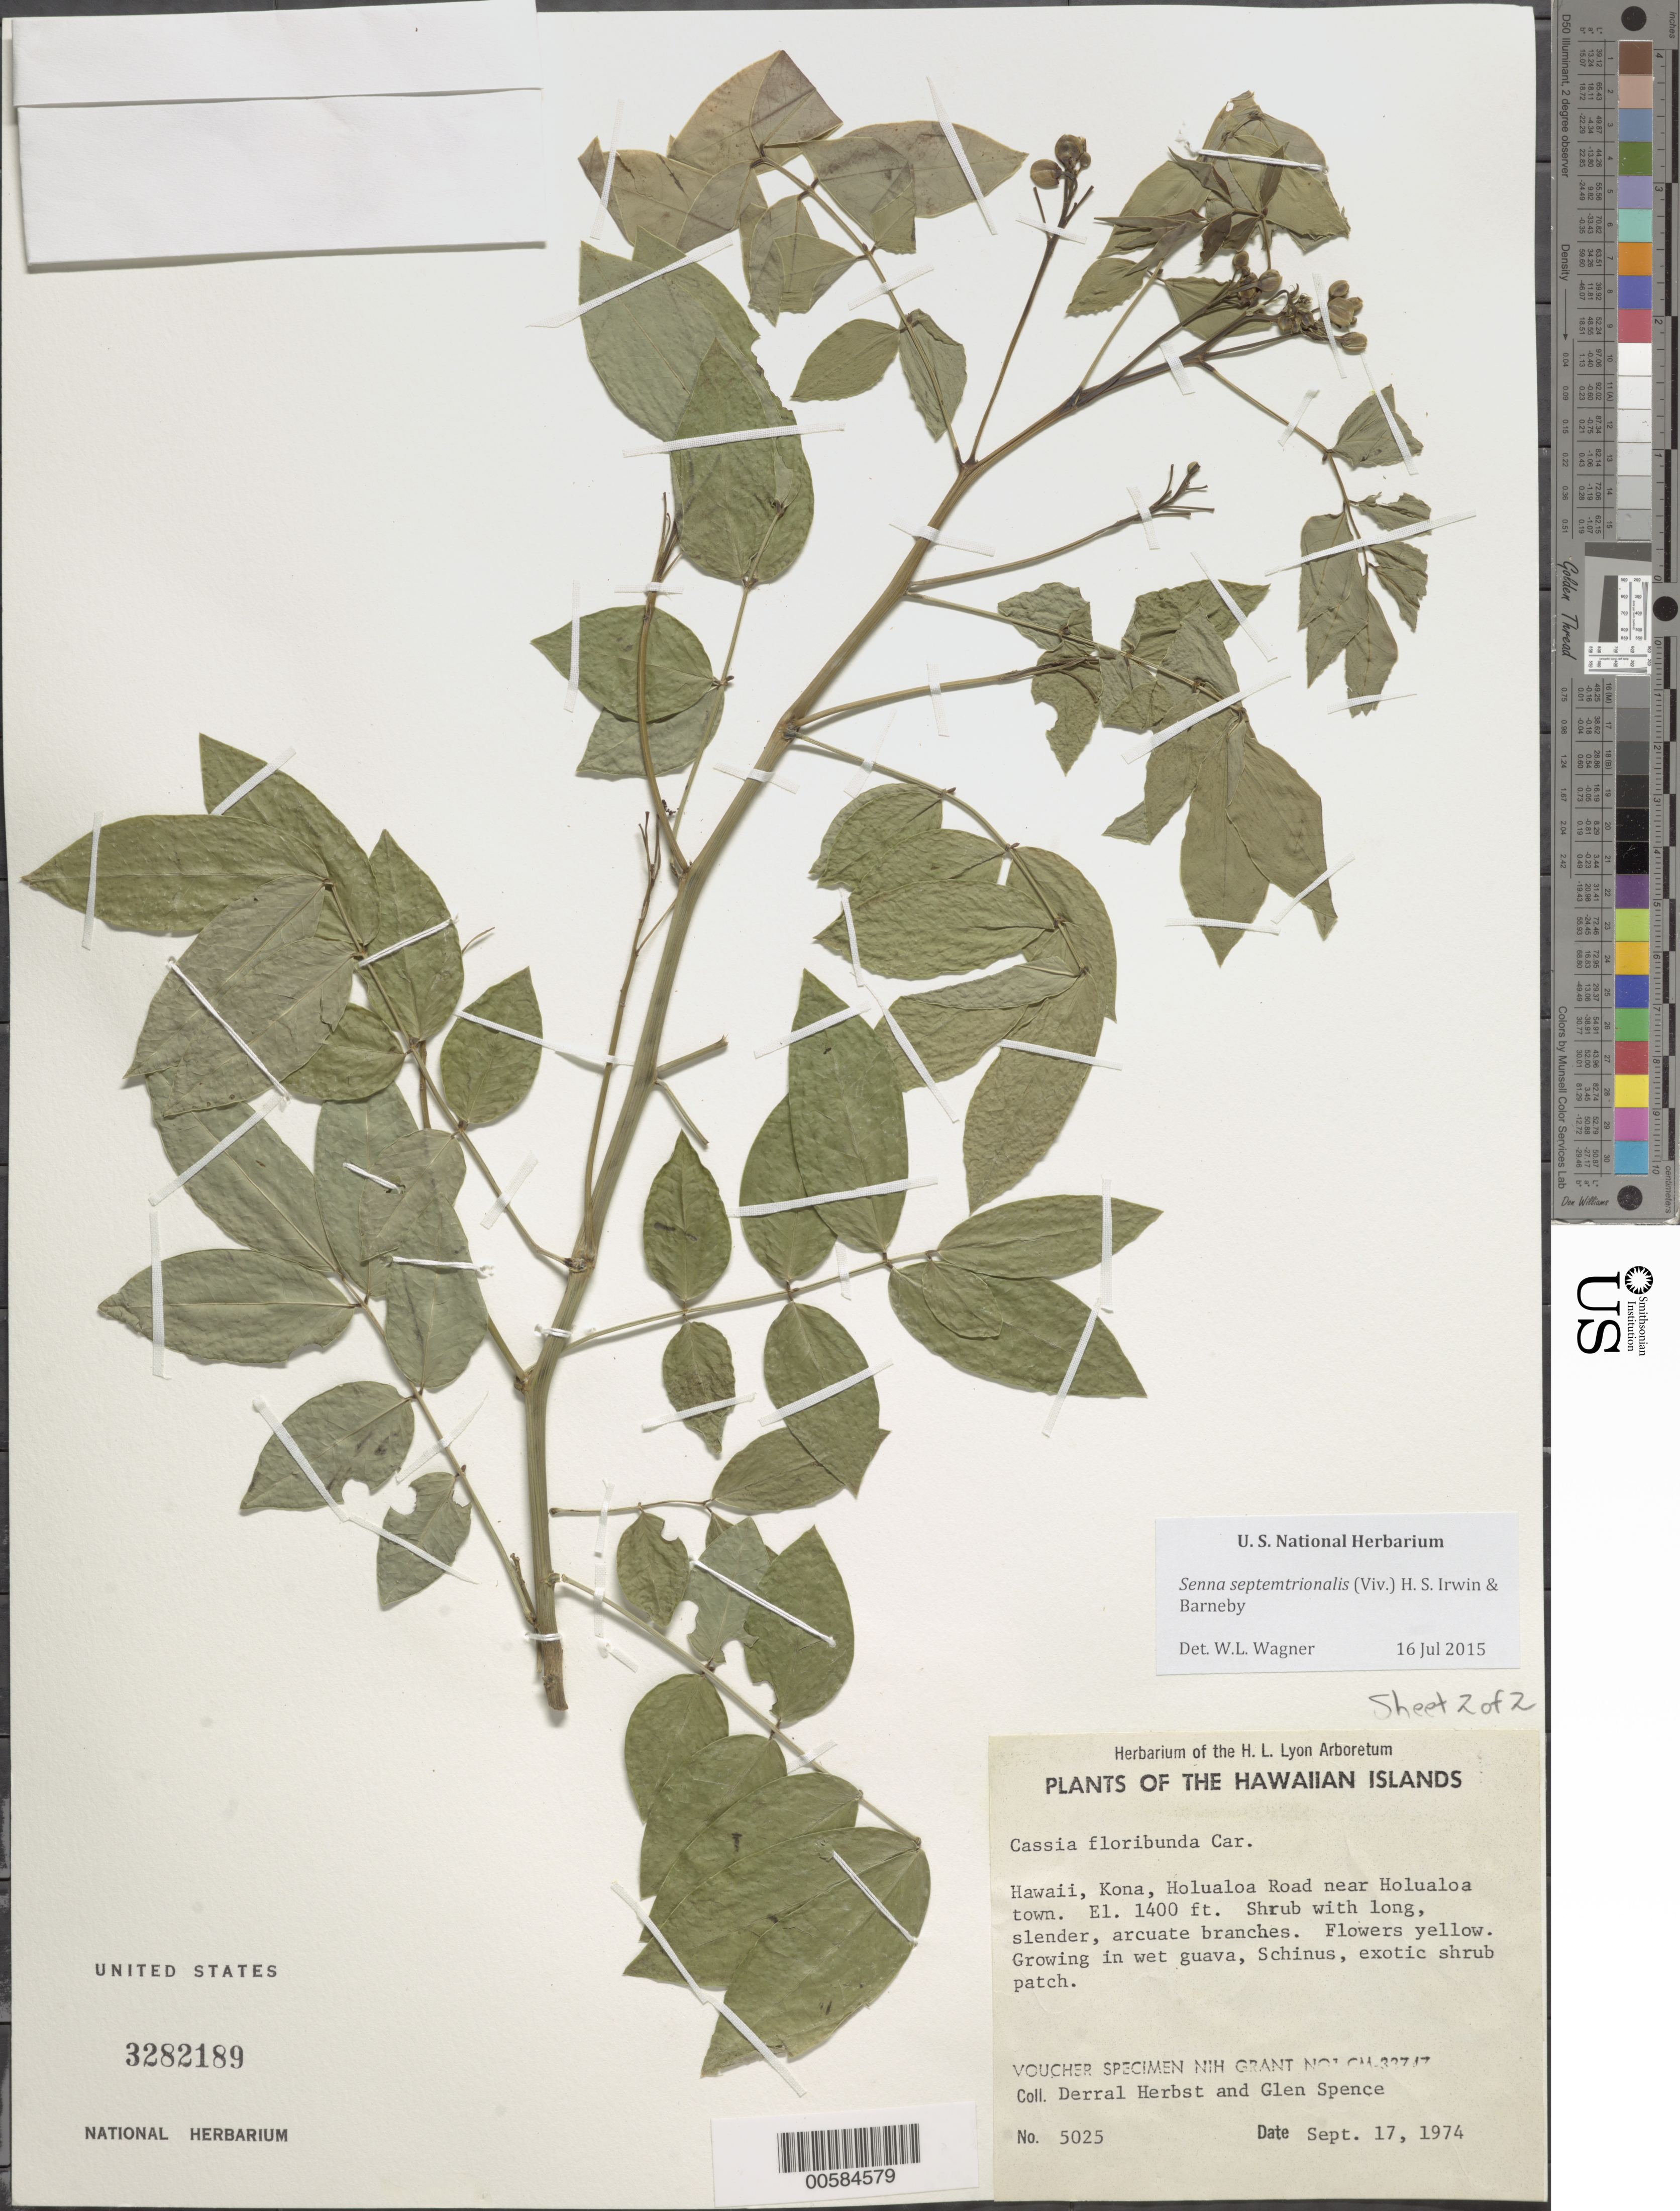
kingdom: Plantae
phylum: Tracheophyta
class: Magnoliopsida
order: Fabales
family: Fabaceae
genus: Senna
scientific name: Senna septemtrionalis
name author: (Viv.) H.S. Irwin & Barneby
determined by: Wagner, W. L., (BOT), Smithsonian Institution - National Museum of Natural History (UNITED STATES)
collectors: D. R. Herbst & G. Spence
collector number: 5025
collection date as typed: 17 Sep 1974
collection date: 1974-09-17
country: United States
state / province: Hawaii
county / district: Hawaii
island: Hawaii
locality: Kona, Holualoa Rd near Holualoa town.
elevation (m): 427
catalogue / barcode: US 3282189